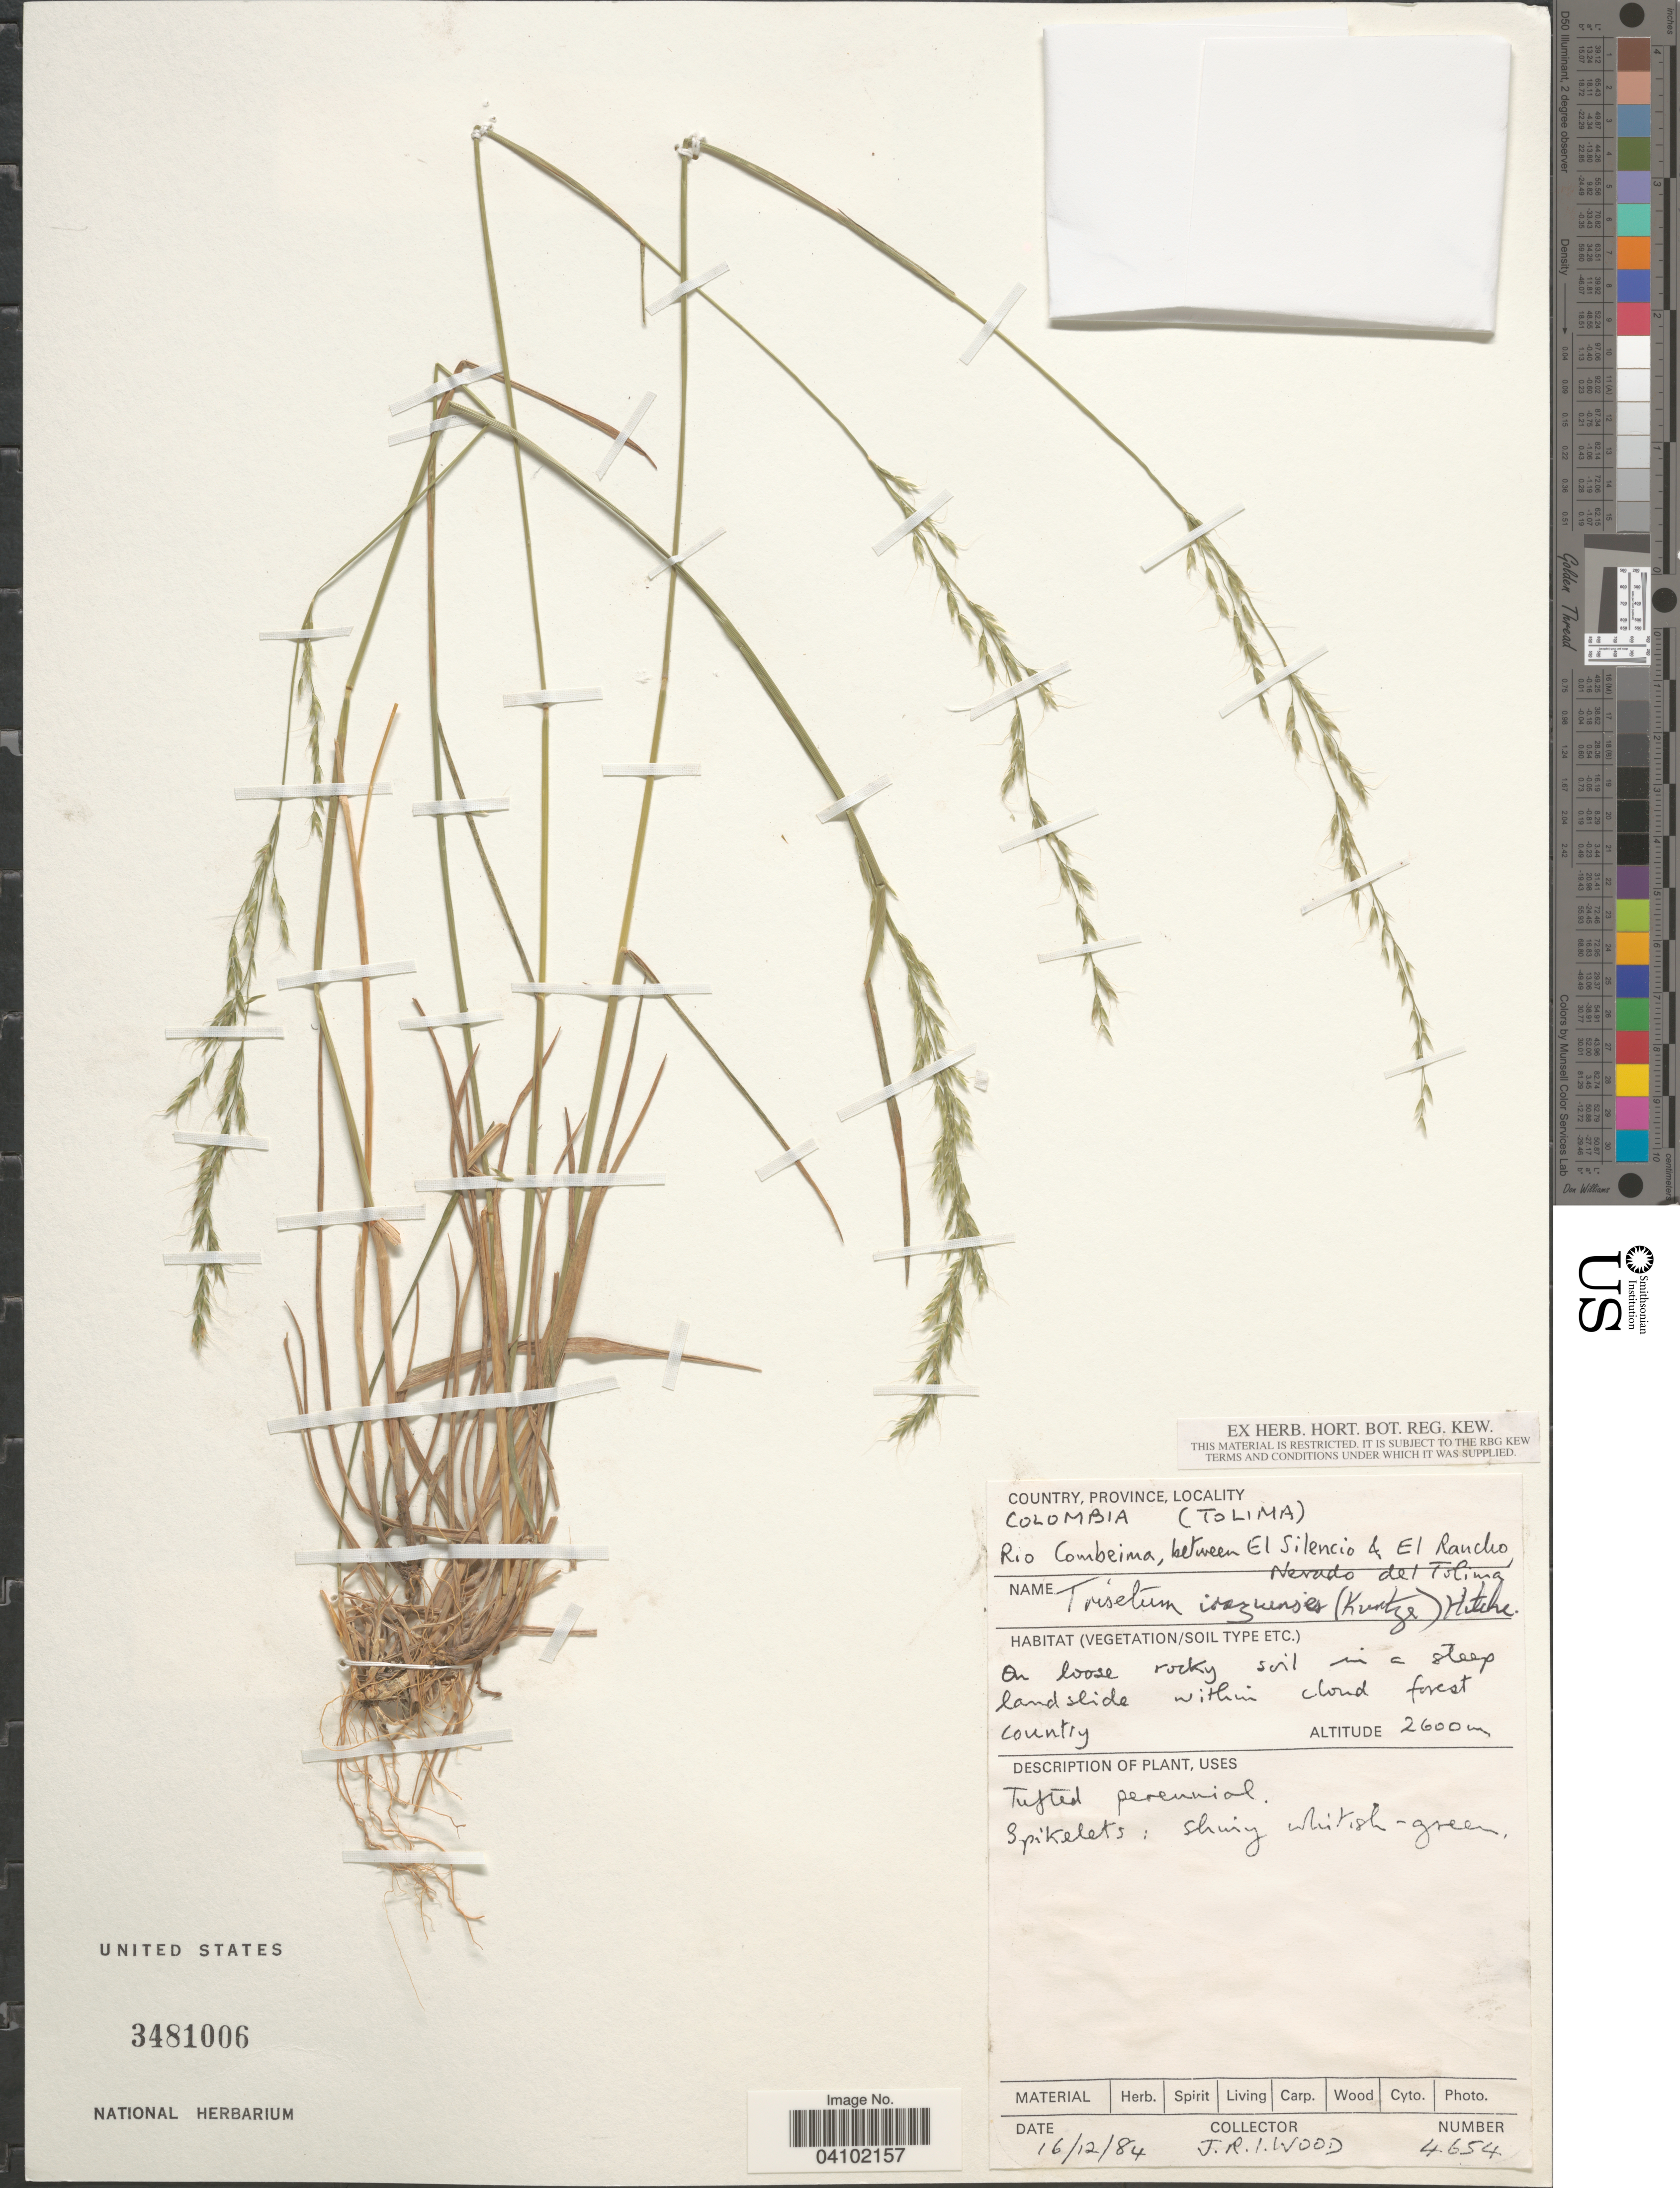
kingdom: Plantae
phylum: Tracheophyta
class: Liliopsida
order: Poales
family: Poaceae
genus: Peyritschia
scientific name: Peyritschia irazuensis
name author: (Kuntze) P.M. Peterson et al.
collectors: J. R. I. Wood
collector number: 4654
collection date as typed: Transcribed d/m/y: 16/12/84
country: Colombia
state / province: Tolima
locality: Rio Combeima, between El Silencio & El Rancho Nevado del Tolimá.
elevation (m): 2600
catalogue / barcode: US 3481006